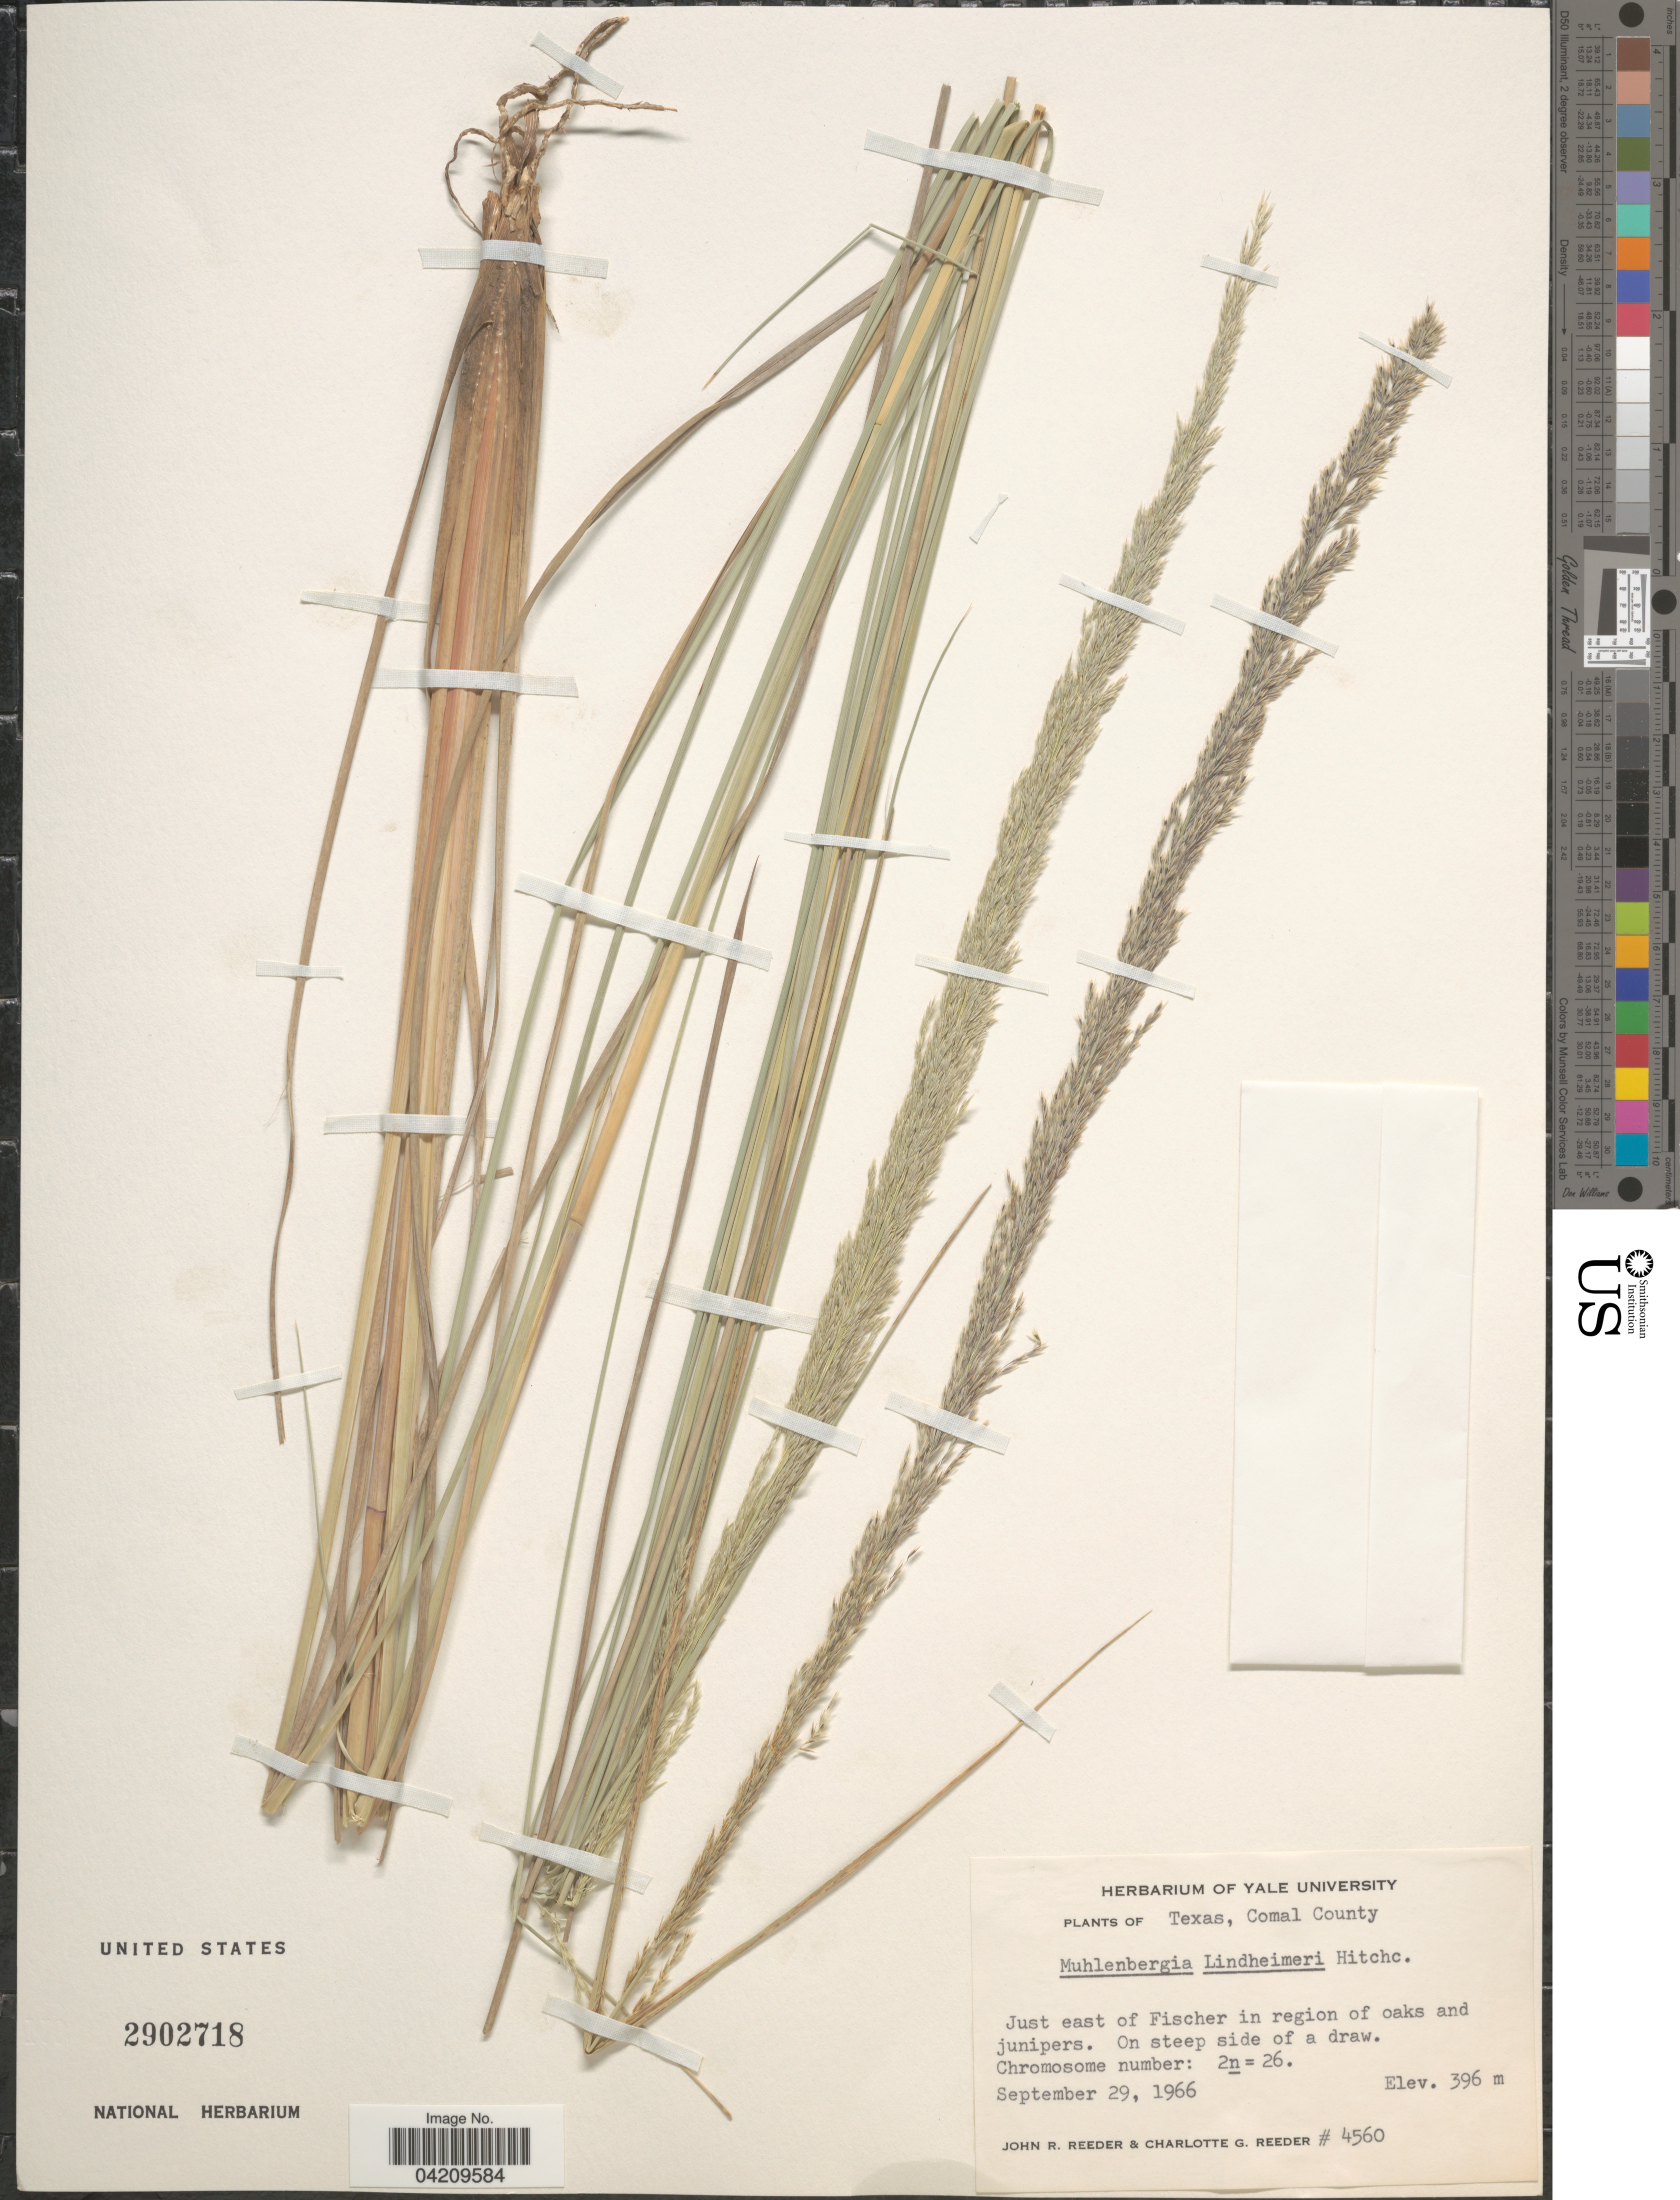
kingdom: Plantae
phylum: Tracheophyta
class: Liliopsida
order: Poales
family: Poaceae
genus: Muhlenbergia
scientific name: Muhlenbergia lindheimeri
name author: Hitchc.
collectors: J. R. Reeder & C. G. Reeder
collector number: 4560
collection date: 1966-09-29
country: United States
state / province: Texas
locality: Comal County. Just east of Fischer in region of oaks and junipers.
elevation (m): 396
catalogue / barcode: US 2902718